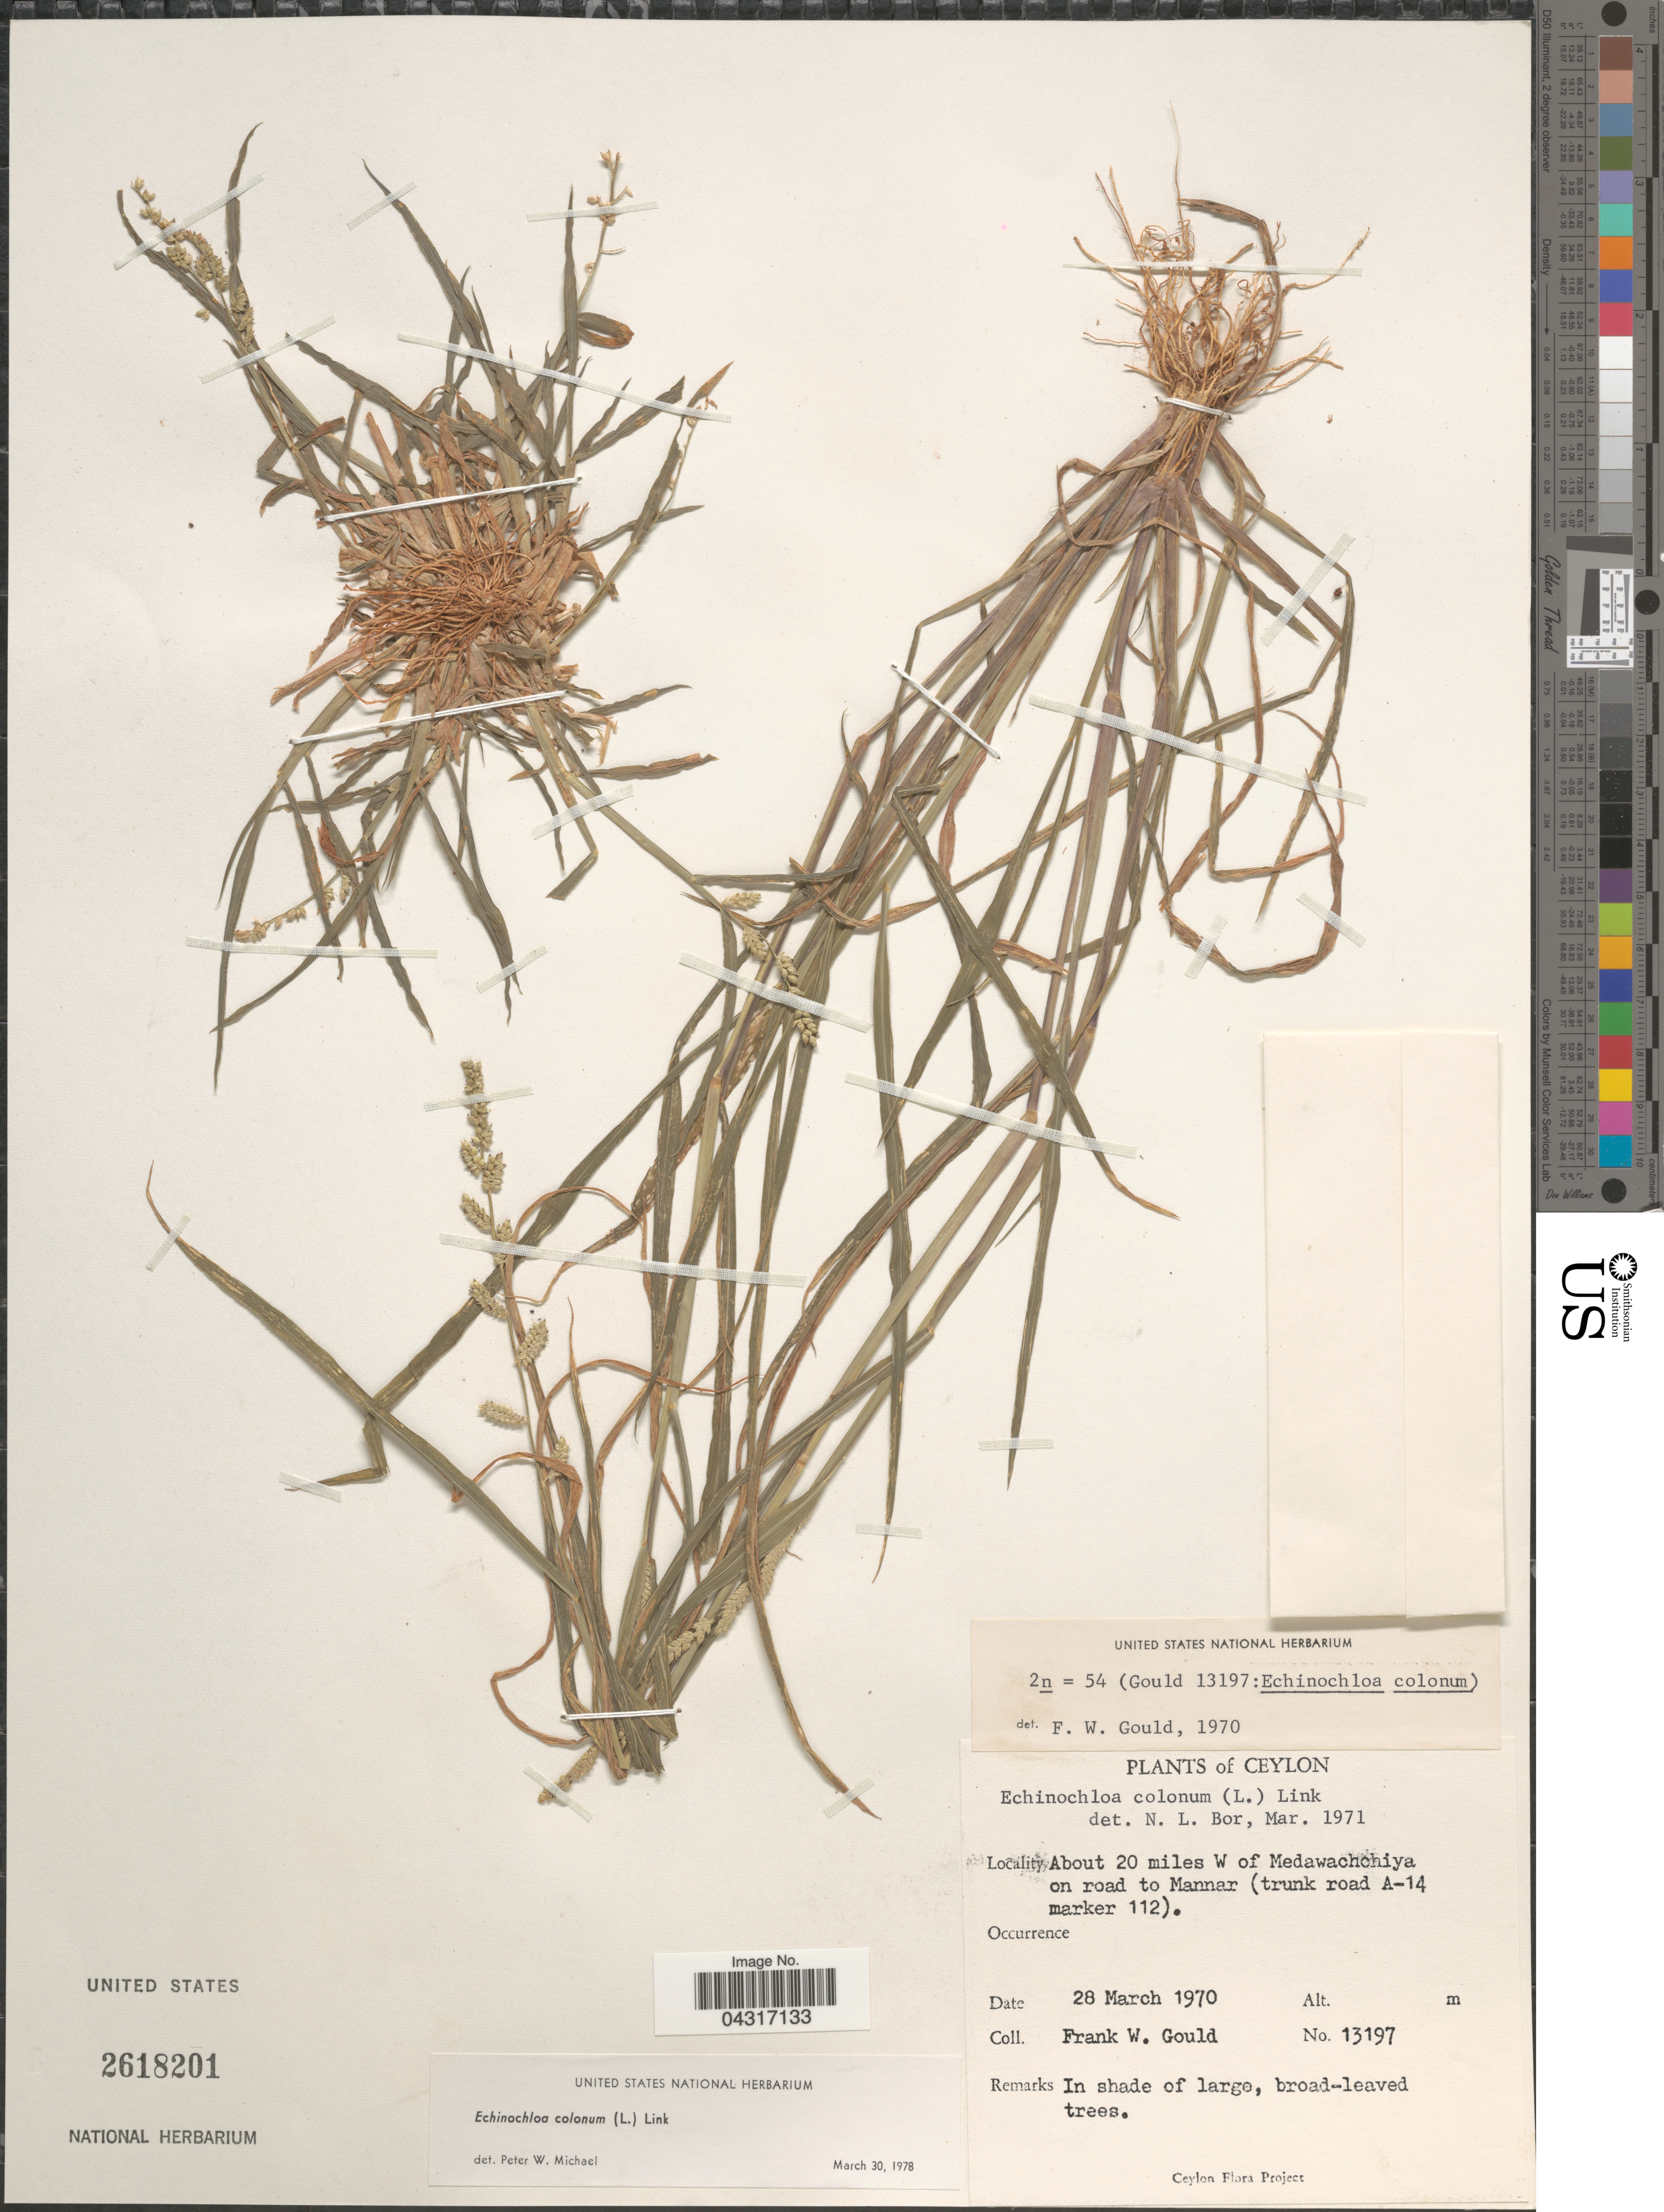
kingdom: Plantae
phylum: Tracheophyta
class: Liliopsida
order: Poales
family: Poaceae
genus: Echinochloa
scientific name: Echinochloa colona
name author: (L.) Link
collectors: F. W. Gould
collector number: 13197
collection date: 1970-03-28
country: Sri Lanka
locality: Ceylon. About 20 miles W of Medawachchiya on road to Mannar (trunk road A-14 marker 112).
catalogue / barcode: US 2618201